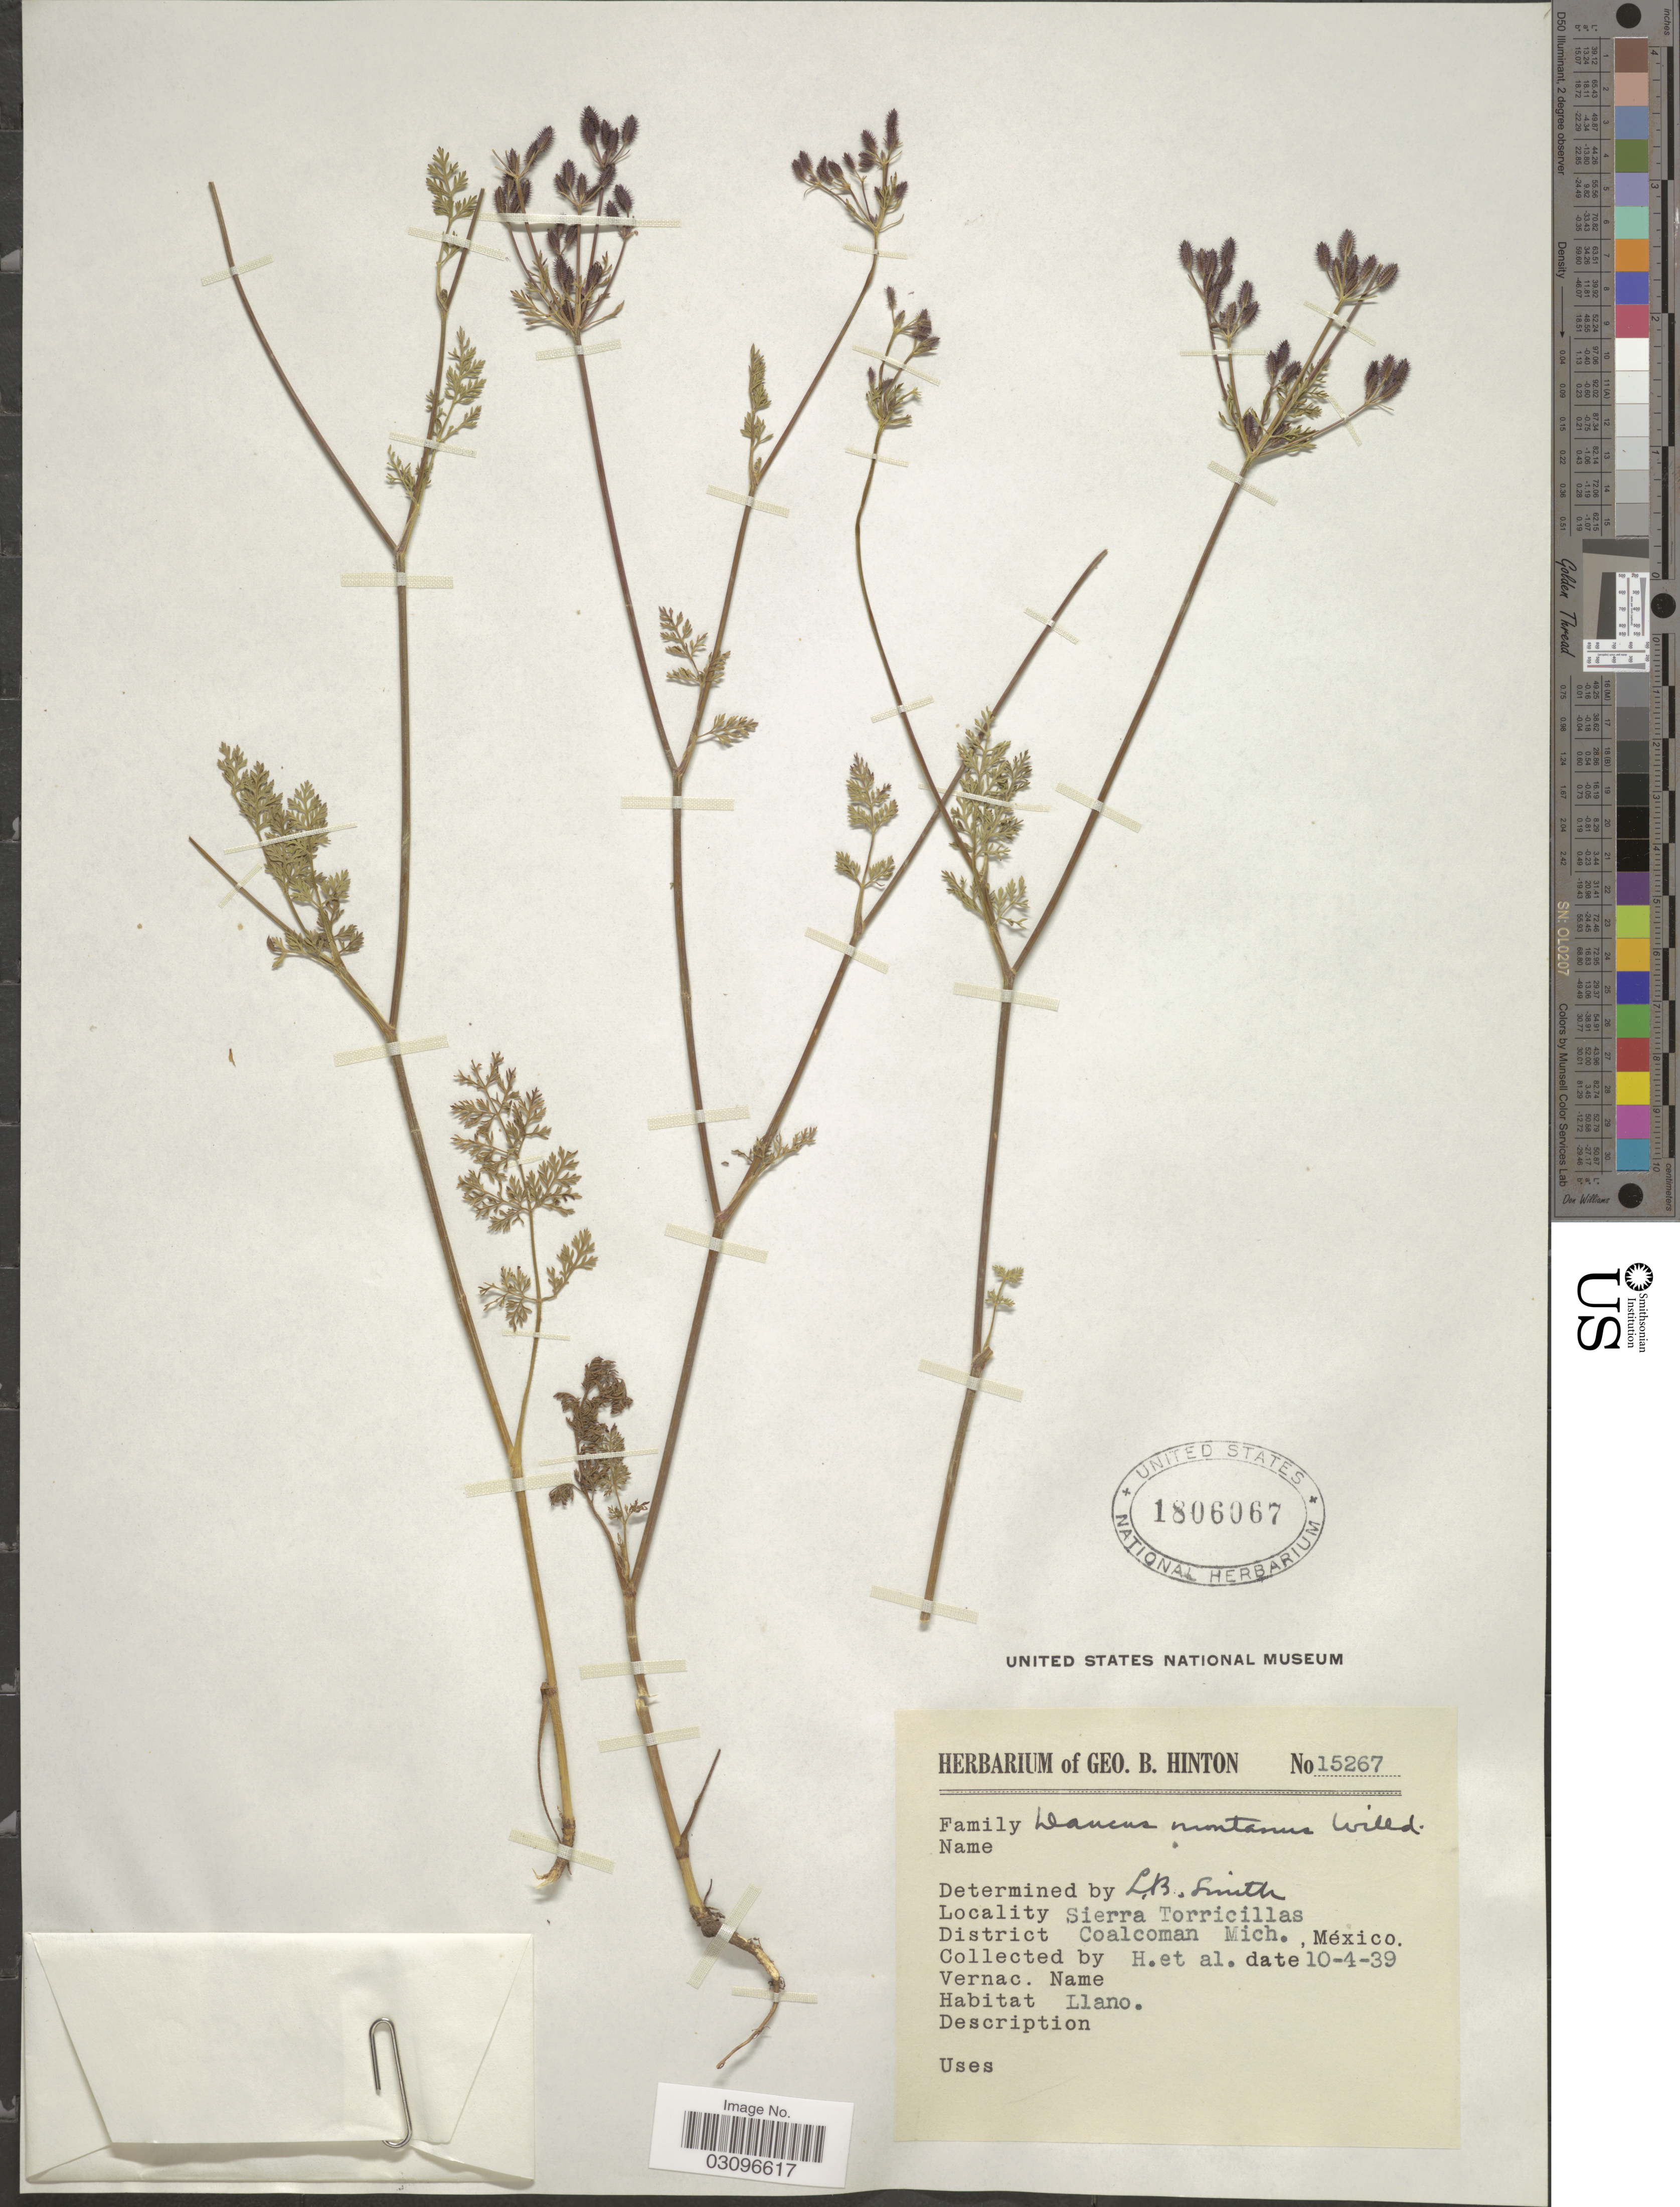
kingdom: Plantae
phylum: Tracheophyta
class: Magnoliopsida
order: Apiales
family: Apiaceae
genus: Daucus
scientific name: Daucus montanus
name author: Humb. & Bonpl. ex Spreng.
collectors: G. B. Hinton & et al.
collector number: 15267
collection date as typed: Transcribed d/m/y: 10/4/39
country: Mexico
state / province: Michoacán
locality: Sierra Torricillas, District Coalcoman.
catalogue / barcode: US 1806067